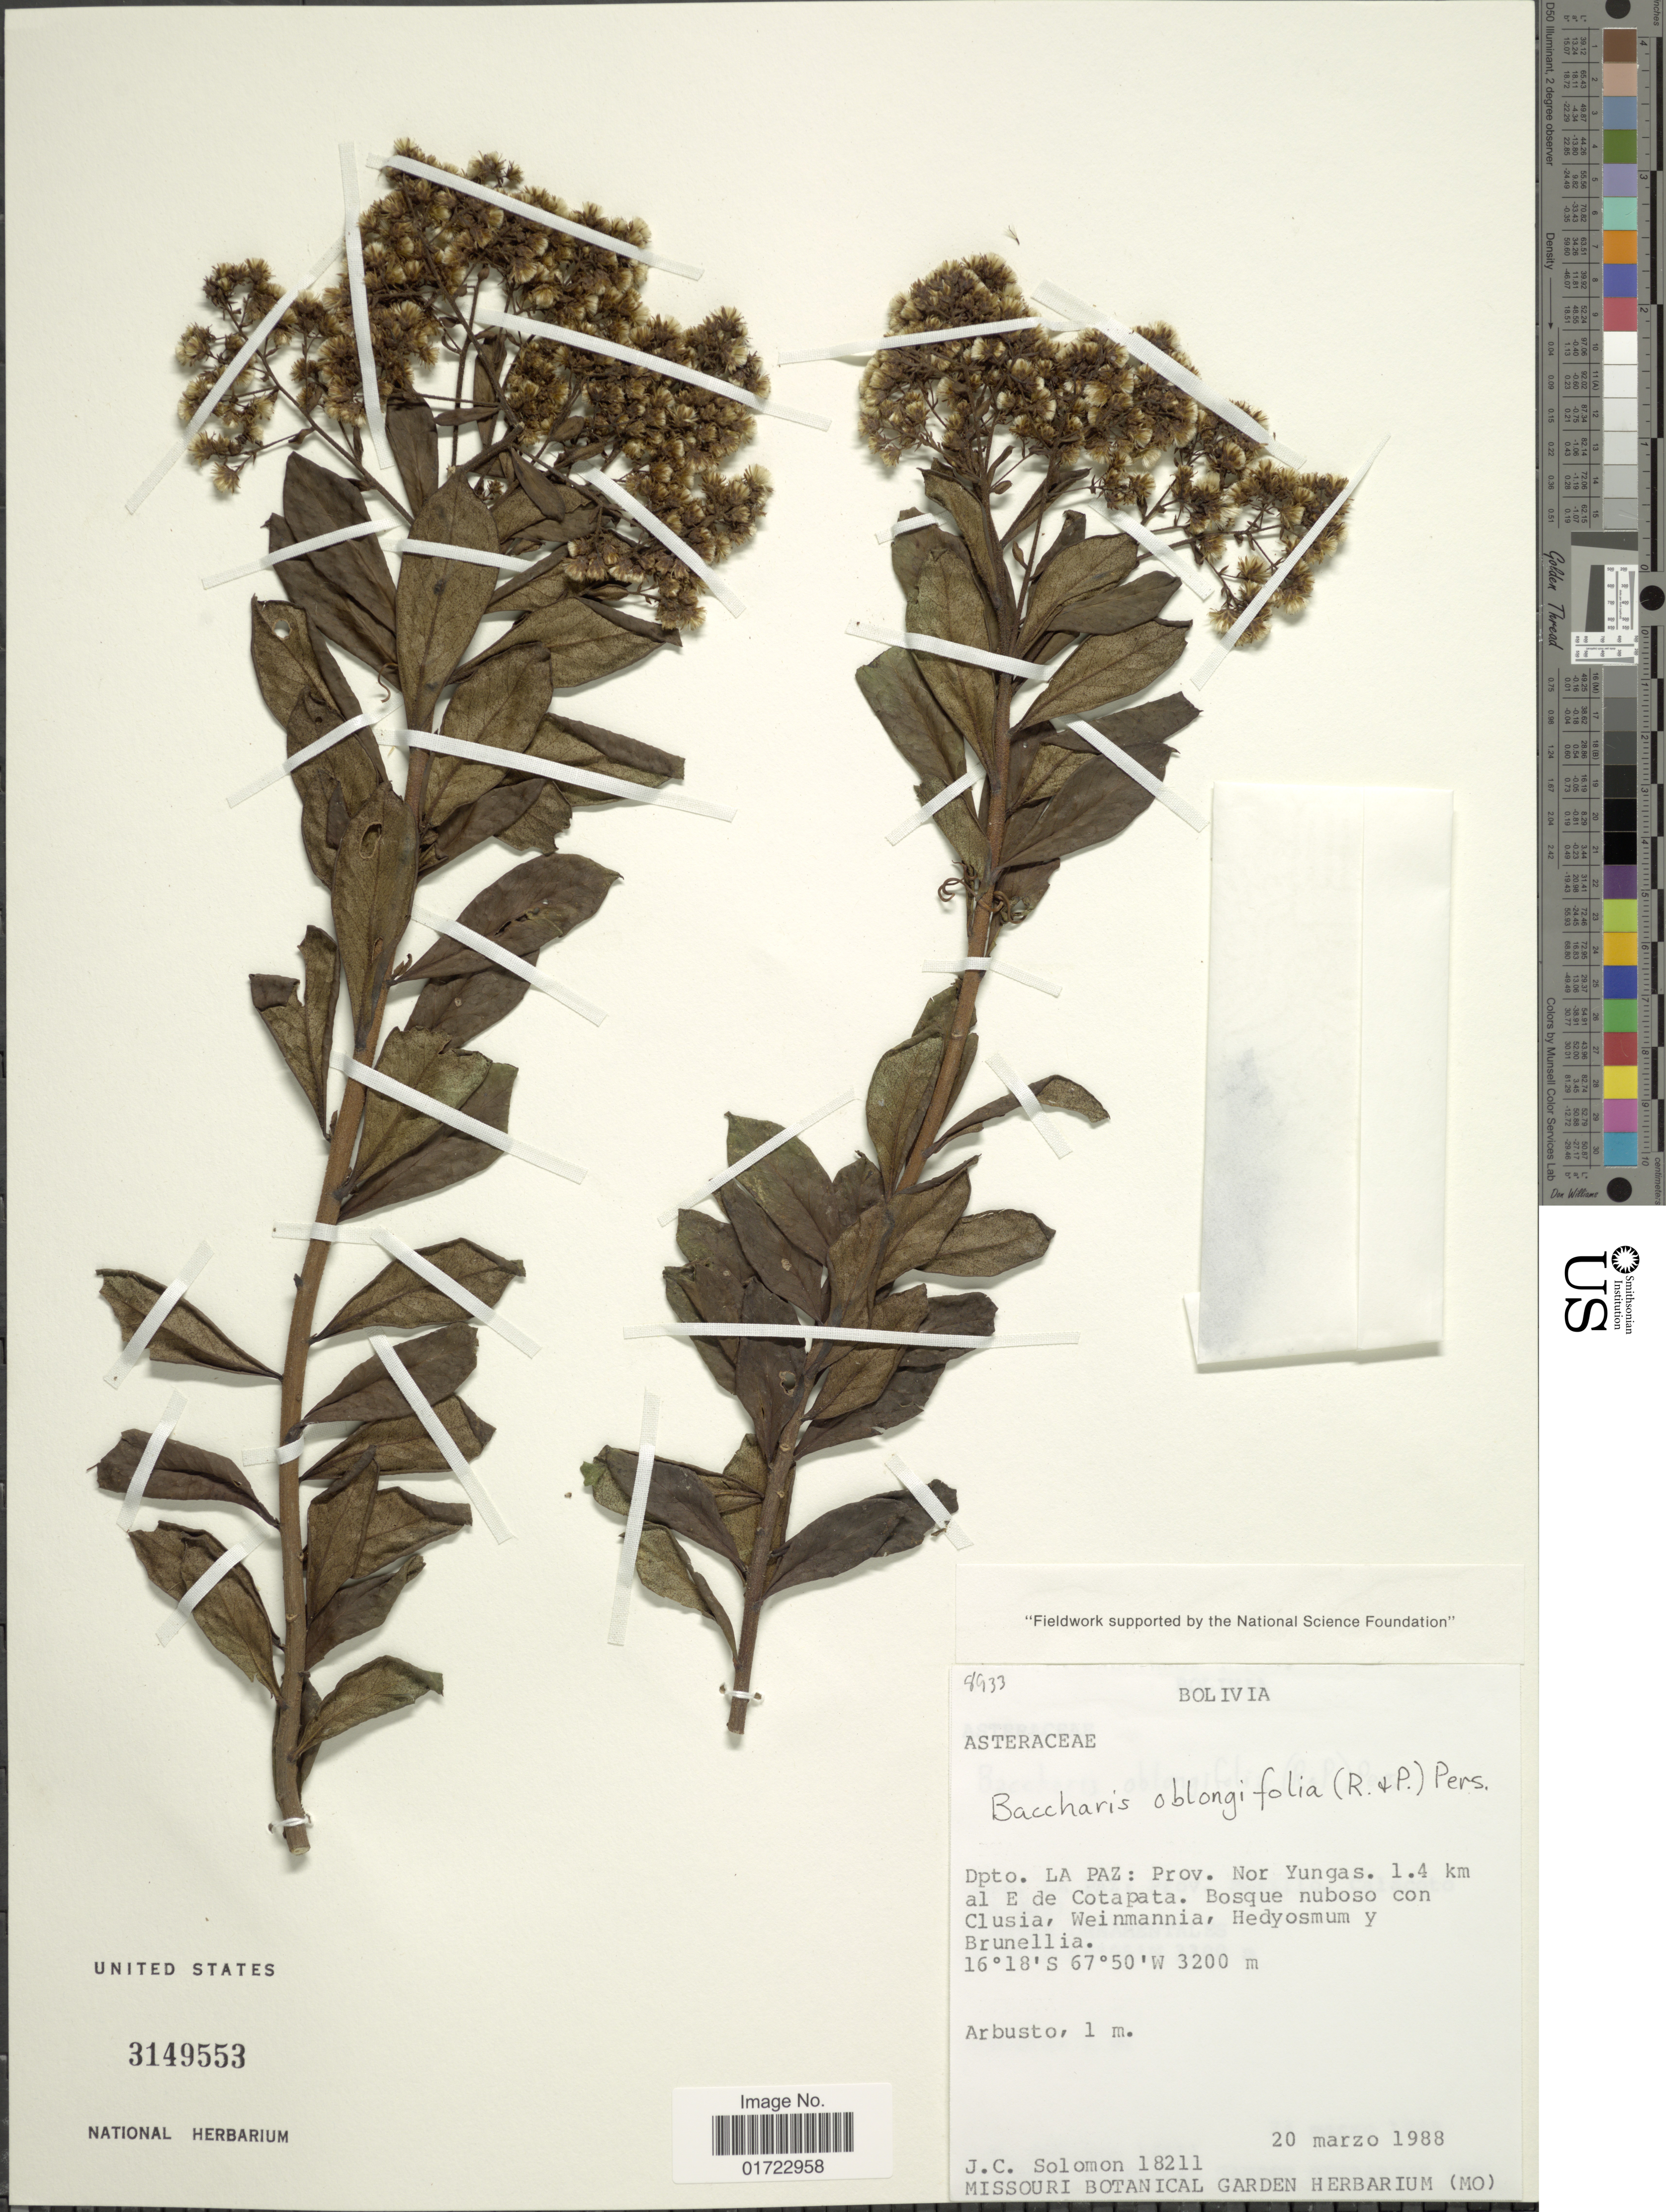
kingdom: Plantae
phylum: Tracheophyta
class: Magnoliopsida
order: Asterales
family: Asteraceae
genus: Baccharis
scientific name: Baccharis oblongifolia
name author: (Ruiz & Pav.) Pers.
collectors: J. C. Solomon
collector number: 18211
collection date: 1988-03-20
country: Bolivia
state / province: La Paz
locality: Prov. Nor Yungas. 1.4 km al E de Cotapata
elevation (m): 3200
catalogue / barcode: US 3149553